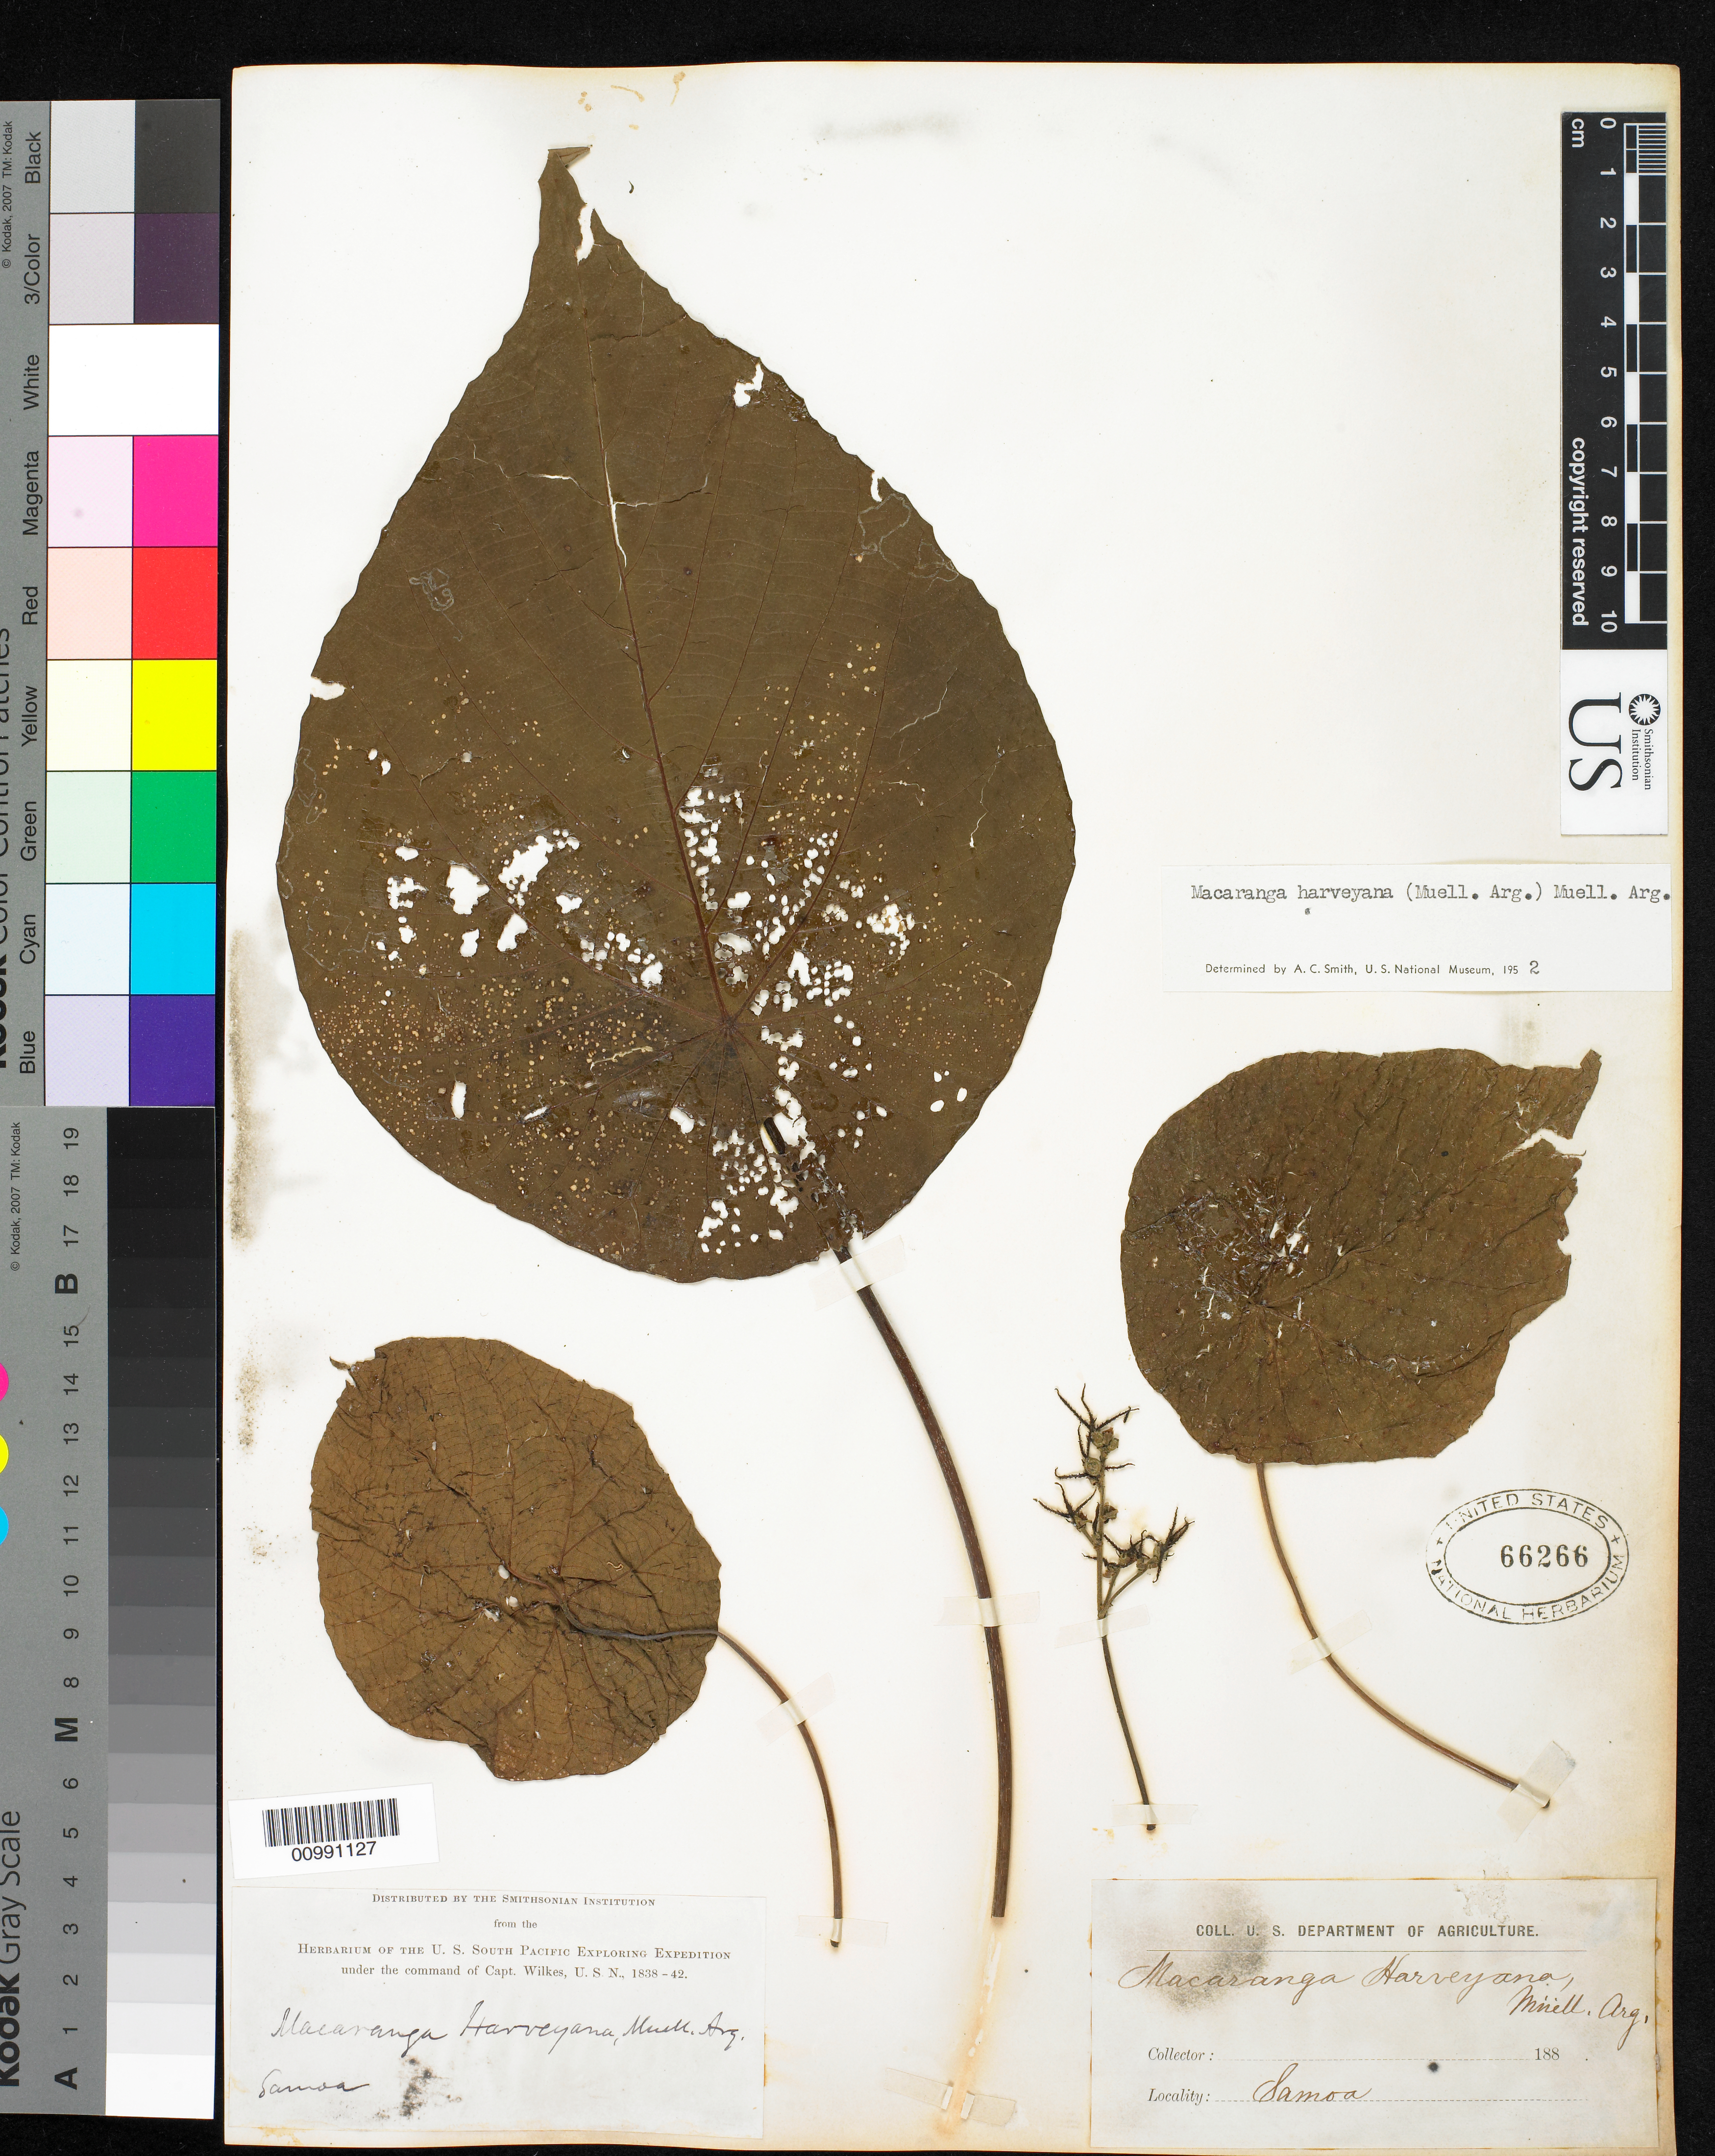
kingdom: Plantae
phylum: Tracheophyta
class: Magnoliopsida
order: Malpighiales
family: Euphorbiaceae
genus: Macaranga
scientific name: Macaranga harveyana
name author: Müll. Arg.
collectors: Wilkes Explor. Exped.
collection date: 1838/1842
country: American Samoa / Samoa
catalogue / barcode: US 66266